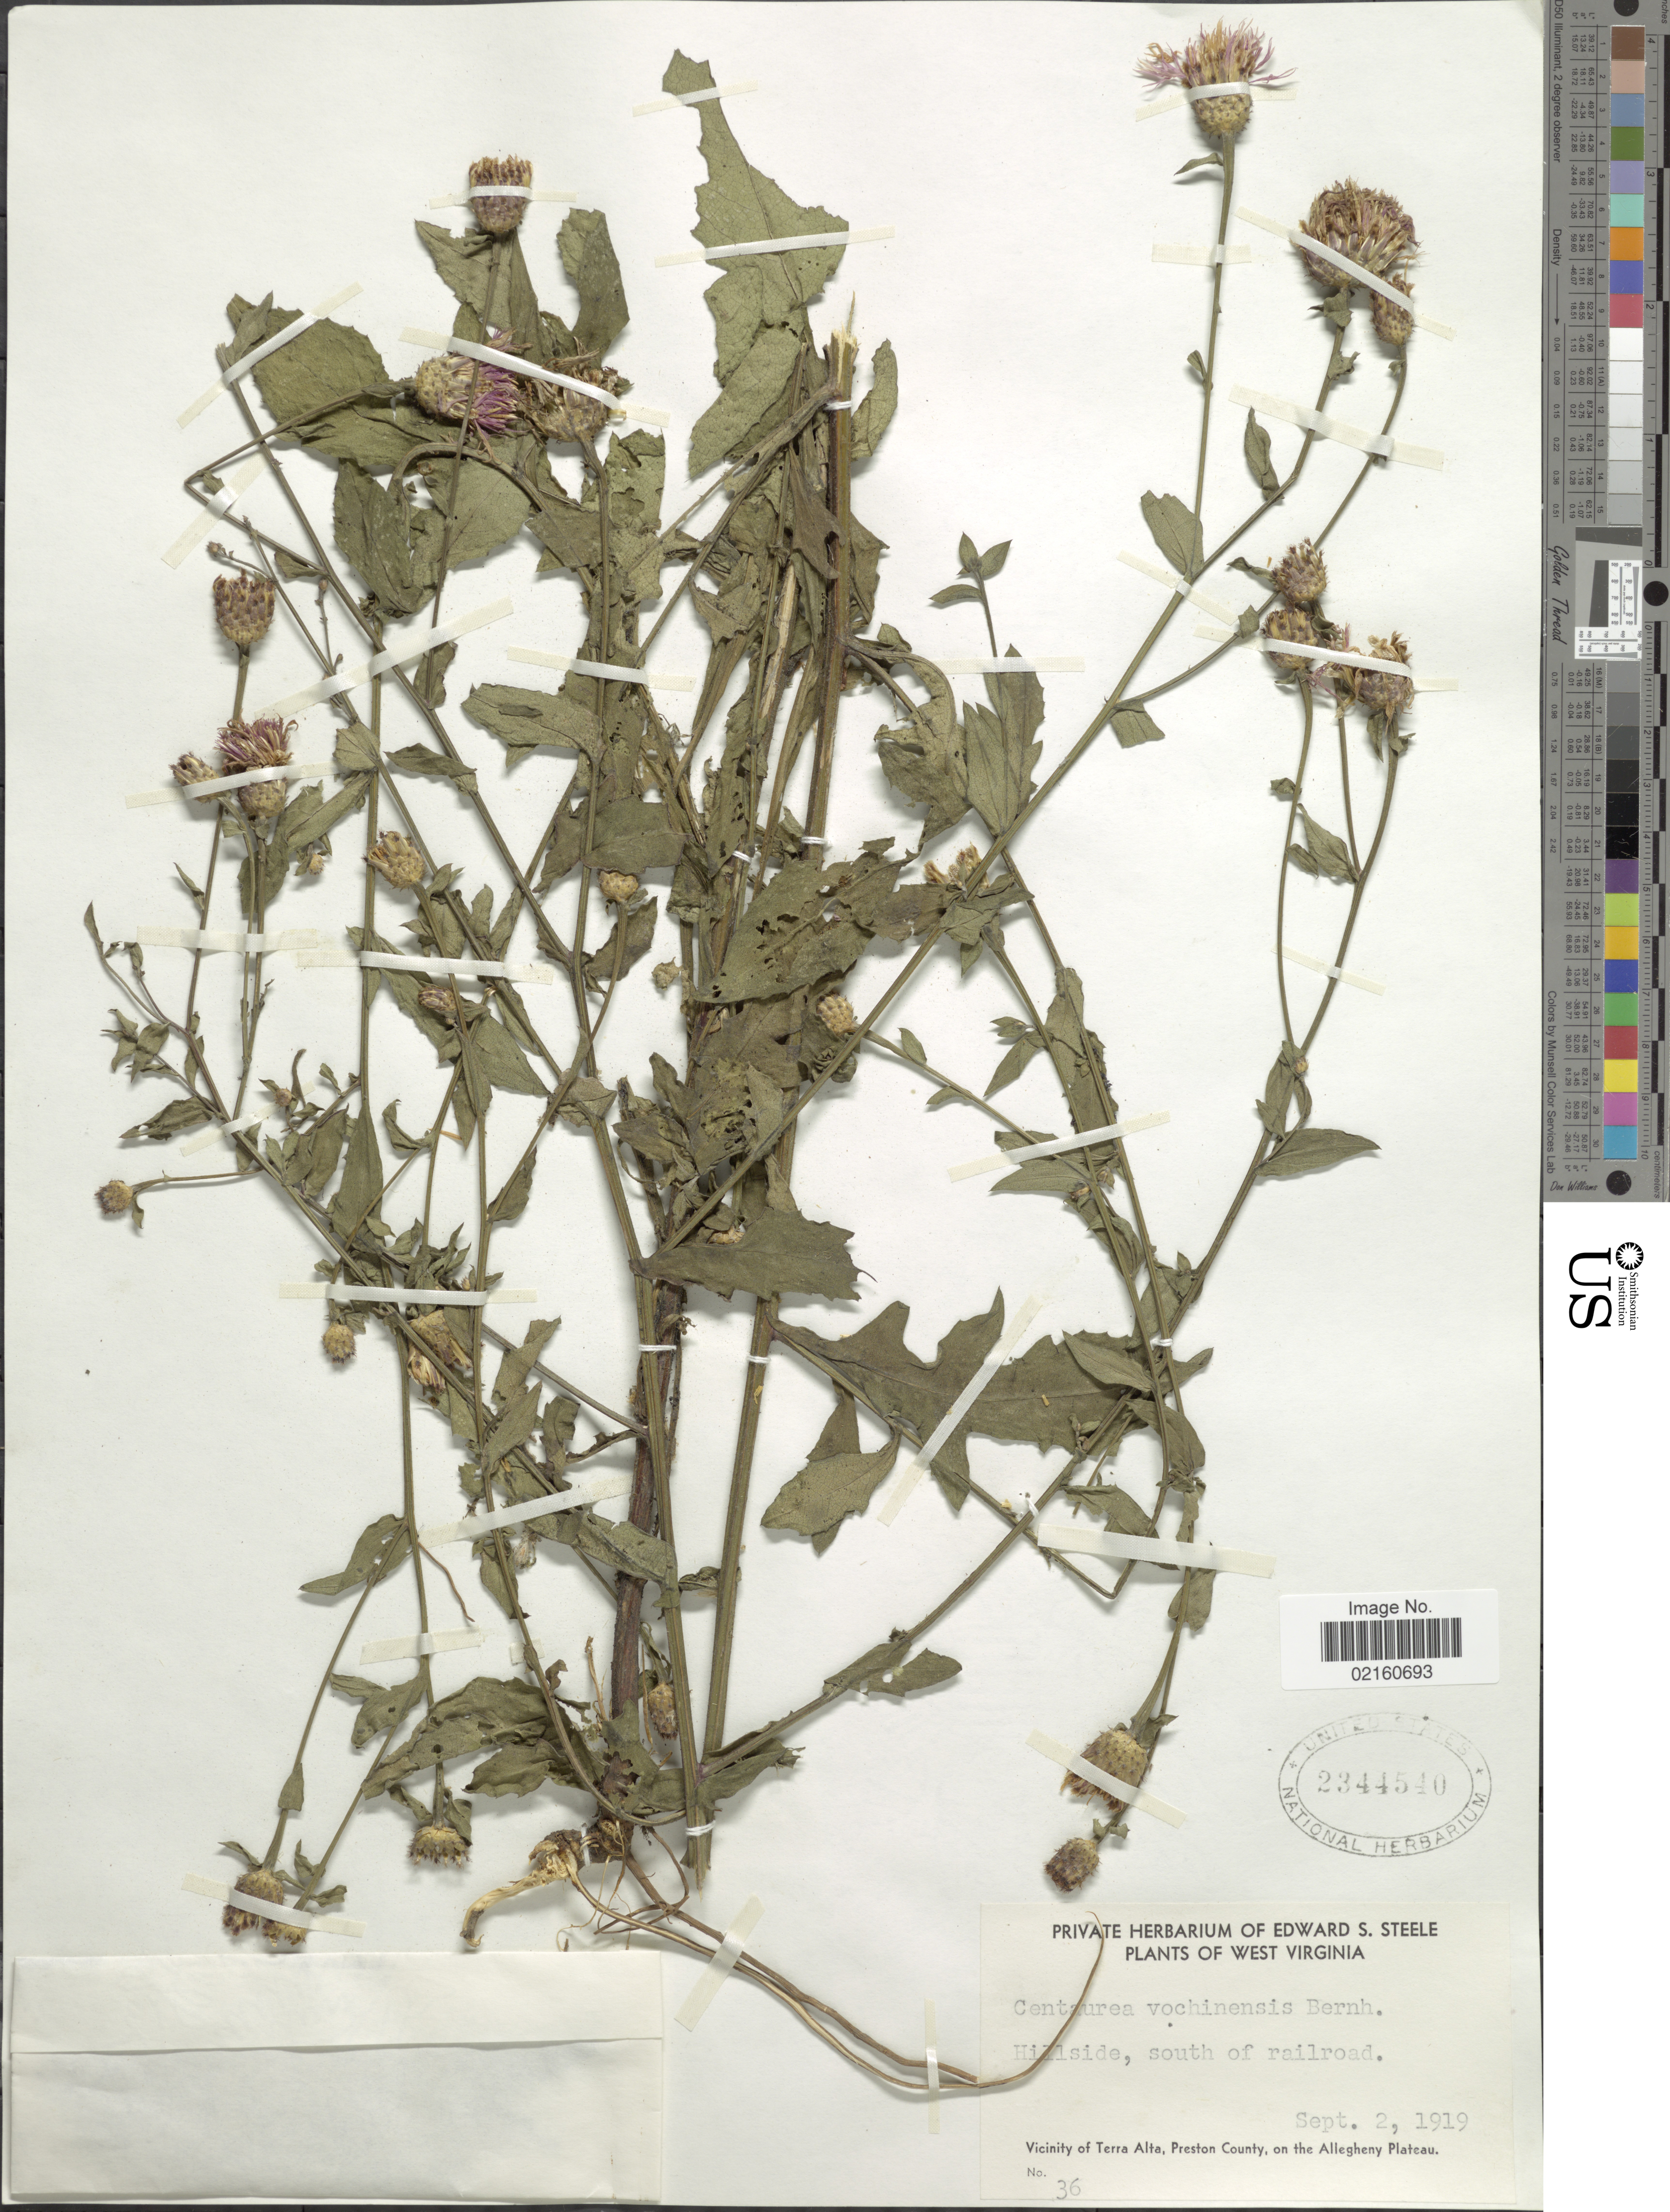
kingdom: Plantae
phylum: Tracheophyta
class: Magnoliopsida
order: Asterales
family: Asteraceae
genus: Centaurea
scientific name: Centaurea nigrescens subsp. vochinensis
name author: (Bernh. ex Rchb.) Nyman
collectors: ex herb. Edward S. Steele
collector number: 36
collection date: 1919-09-02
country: United States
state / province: West Virginia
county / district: Preston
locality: South of railroad, Vicinity of Terra Alta, Preston County, on the Allegheny Plateau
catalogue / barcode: US 2344540